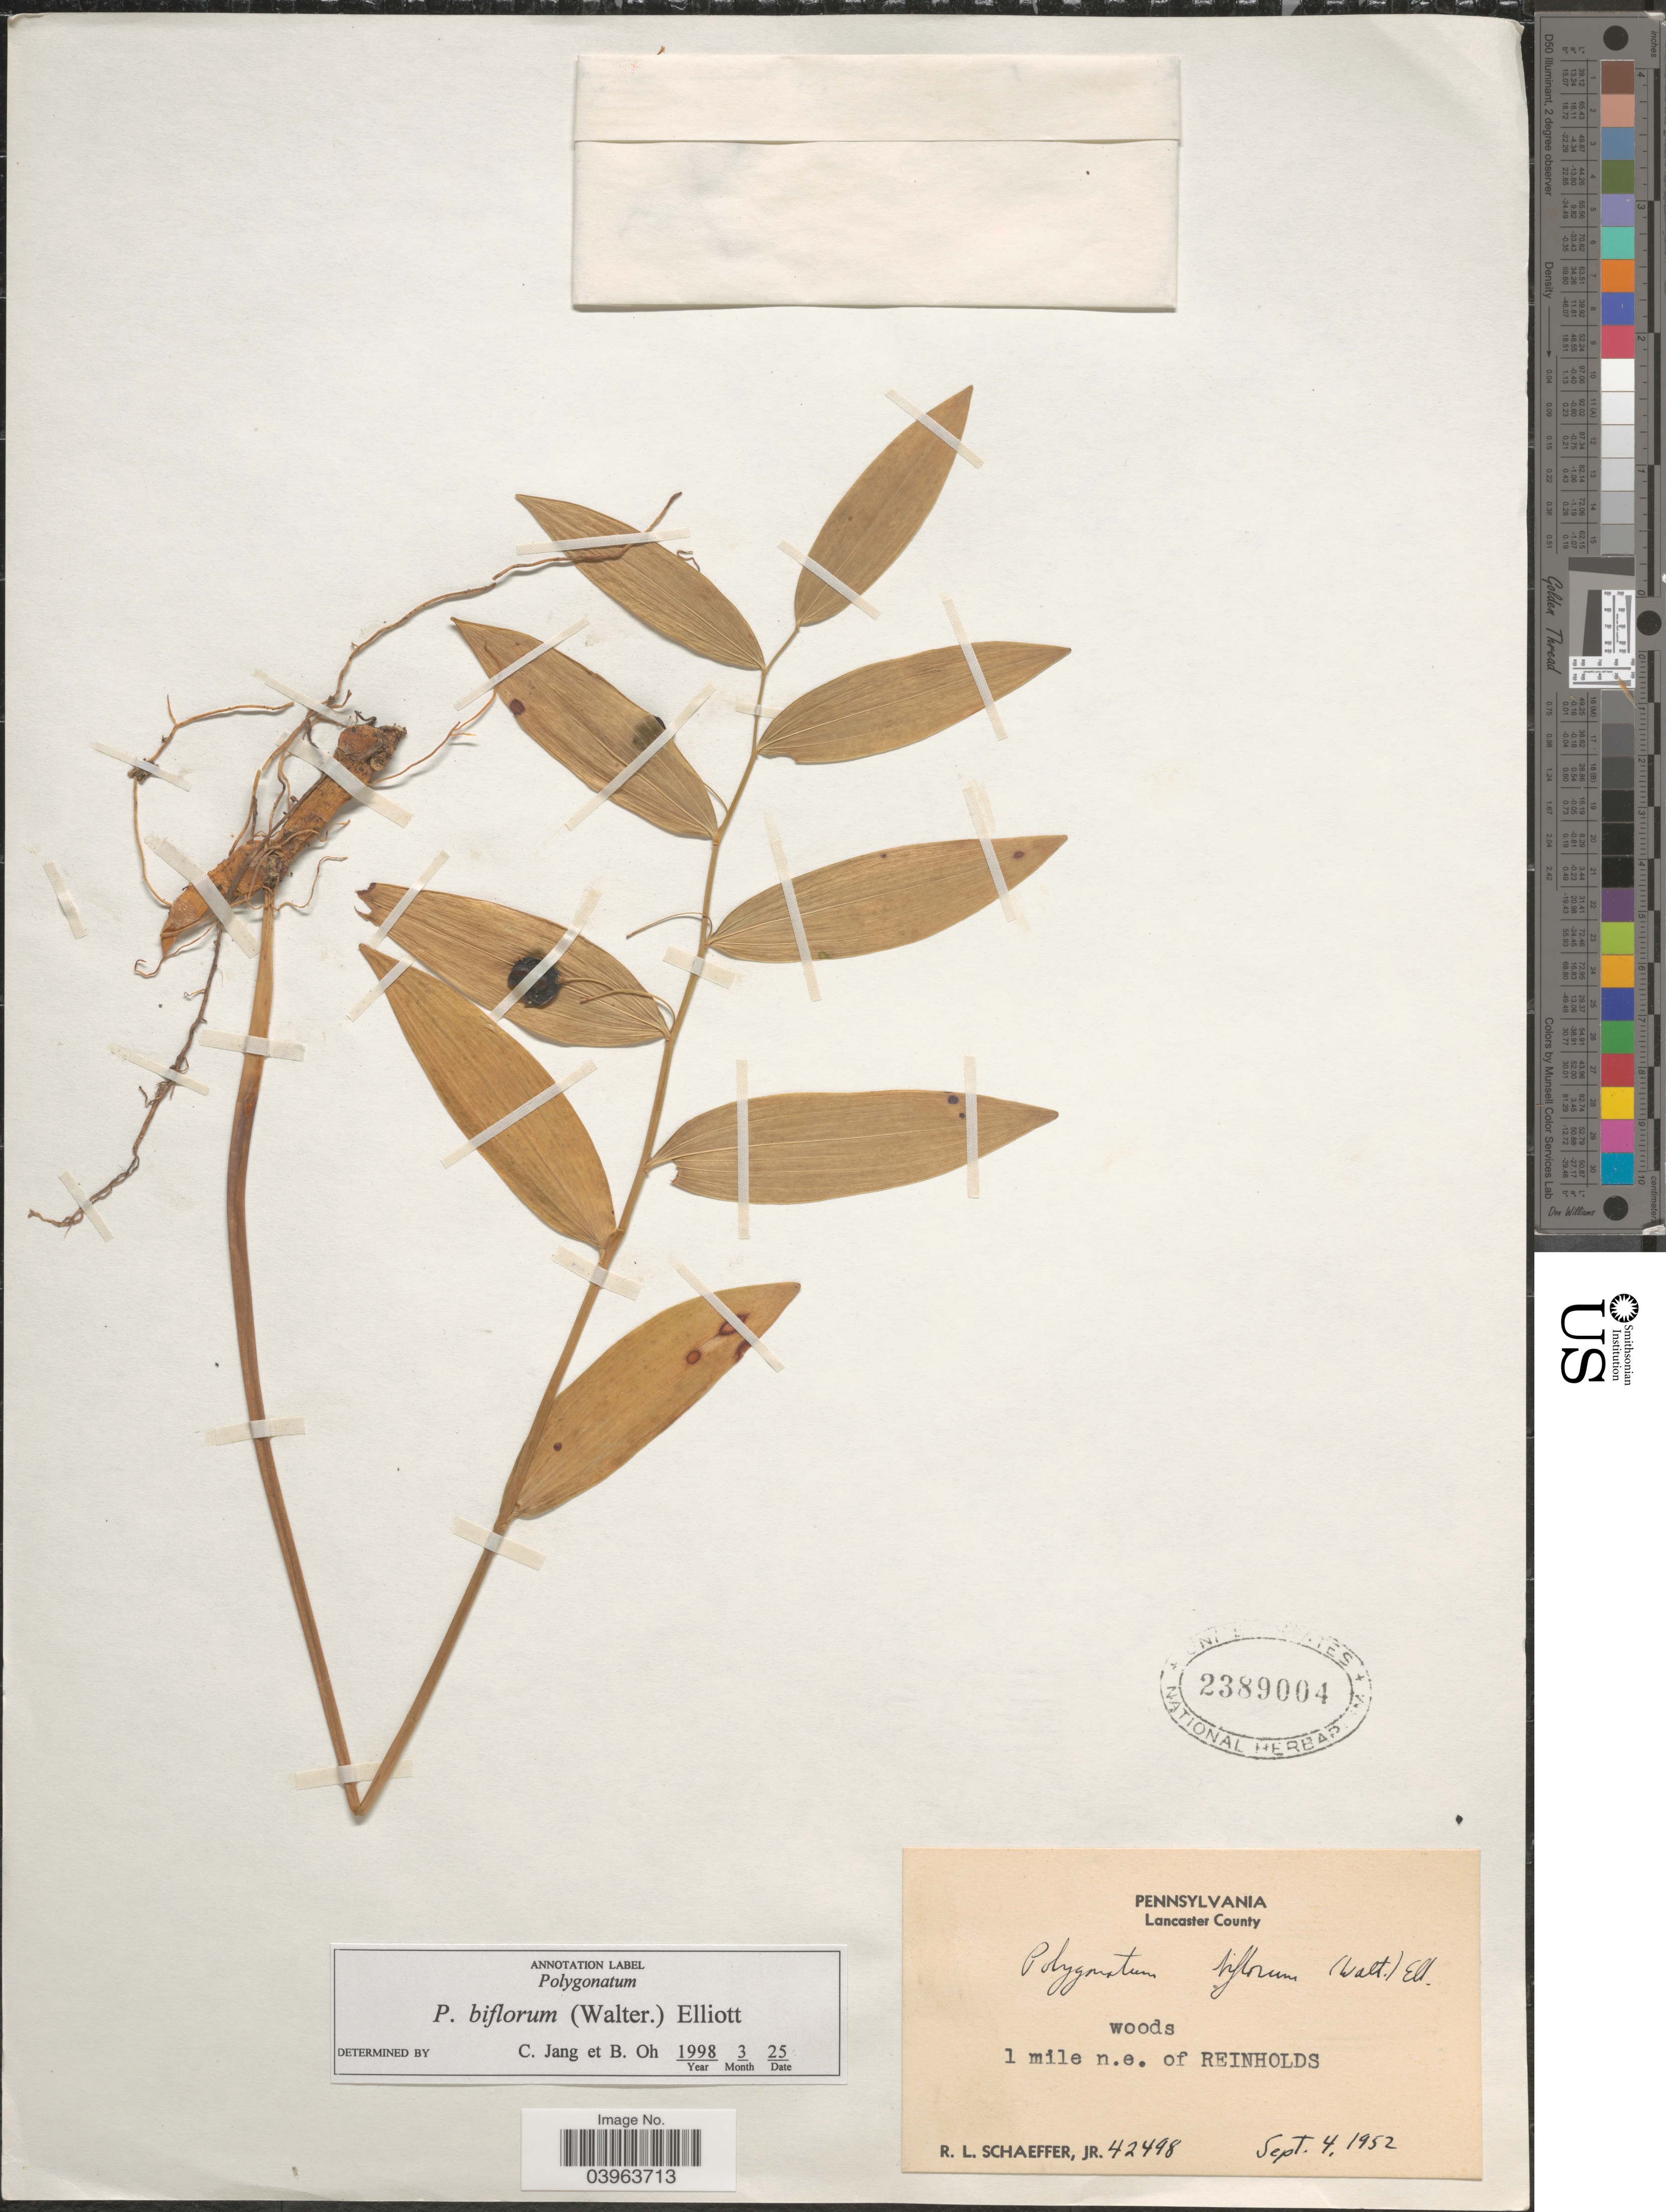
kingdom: Plantae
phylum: Tracheophyta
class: Liliopsida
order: Asparagales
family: Asparagaceae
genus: Polygonatum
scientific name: Polygonatum biflorum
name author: (Walter) Elliott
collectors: R. L. Schaeffer Jr.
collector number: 42498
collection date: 1952-09-04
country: United States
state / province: Pennsylvania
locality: Lancaster County. 1 mile n.e. of Reinholds.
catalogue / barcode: US 2389004